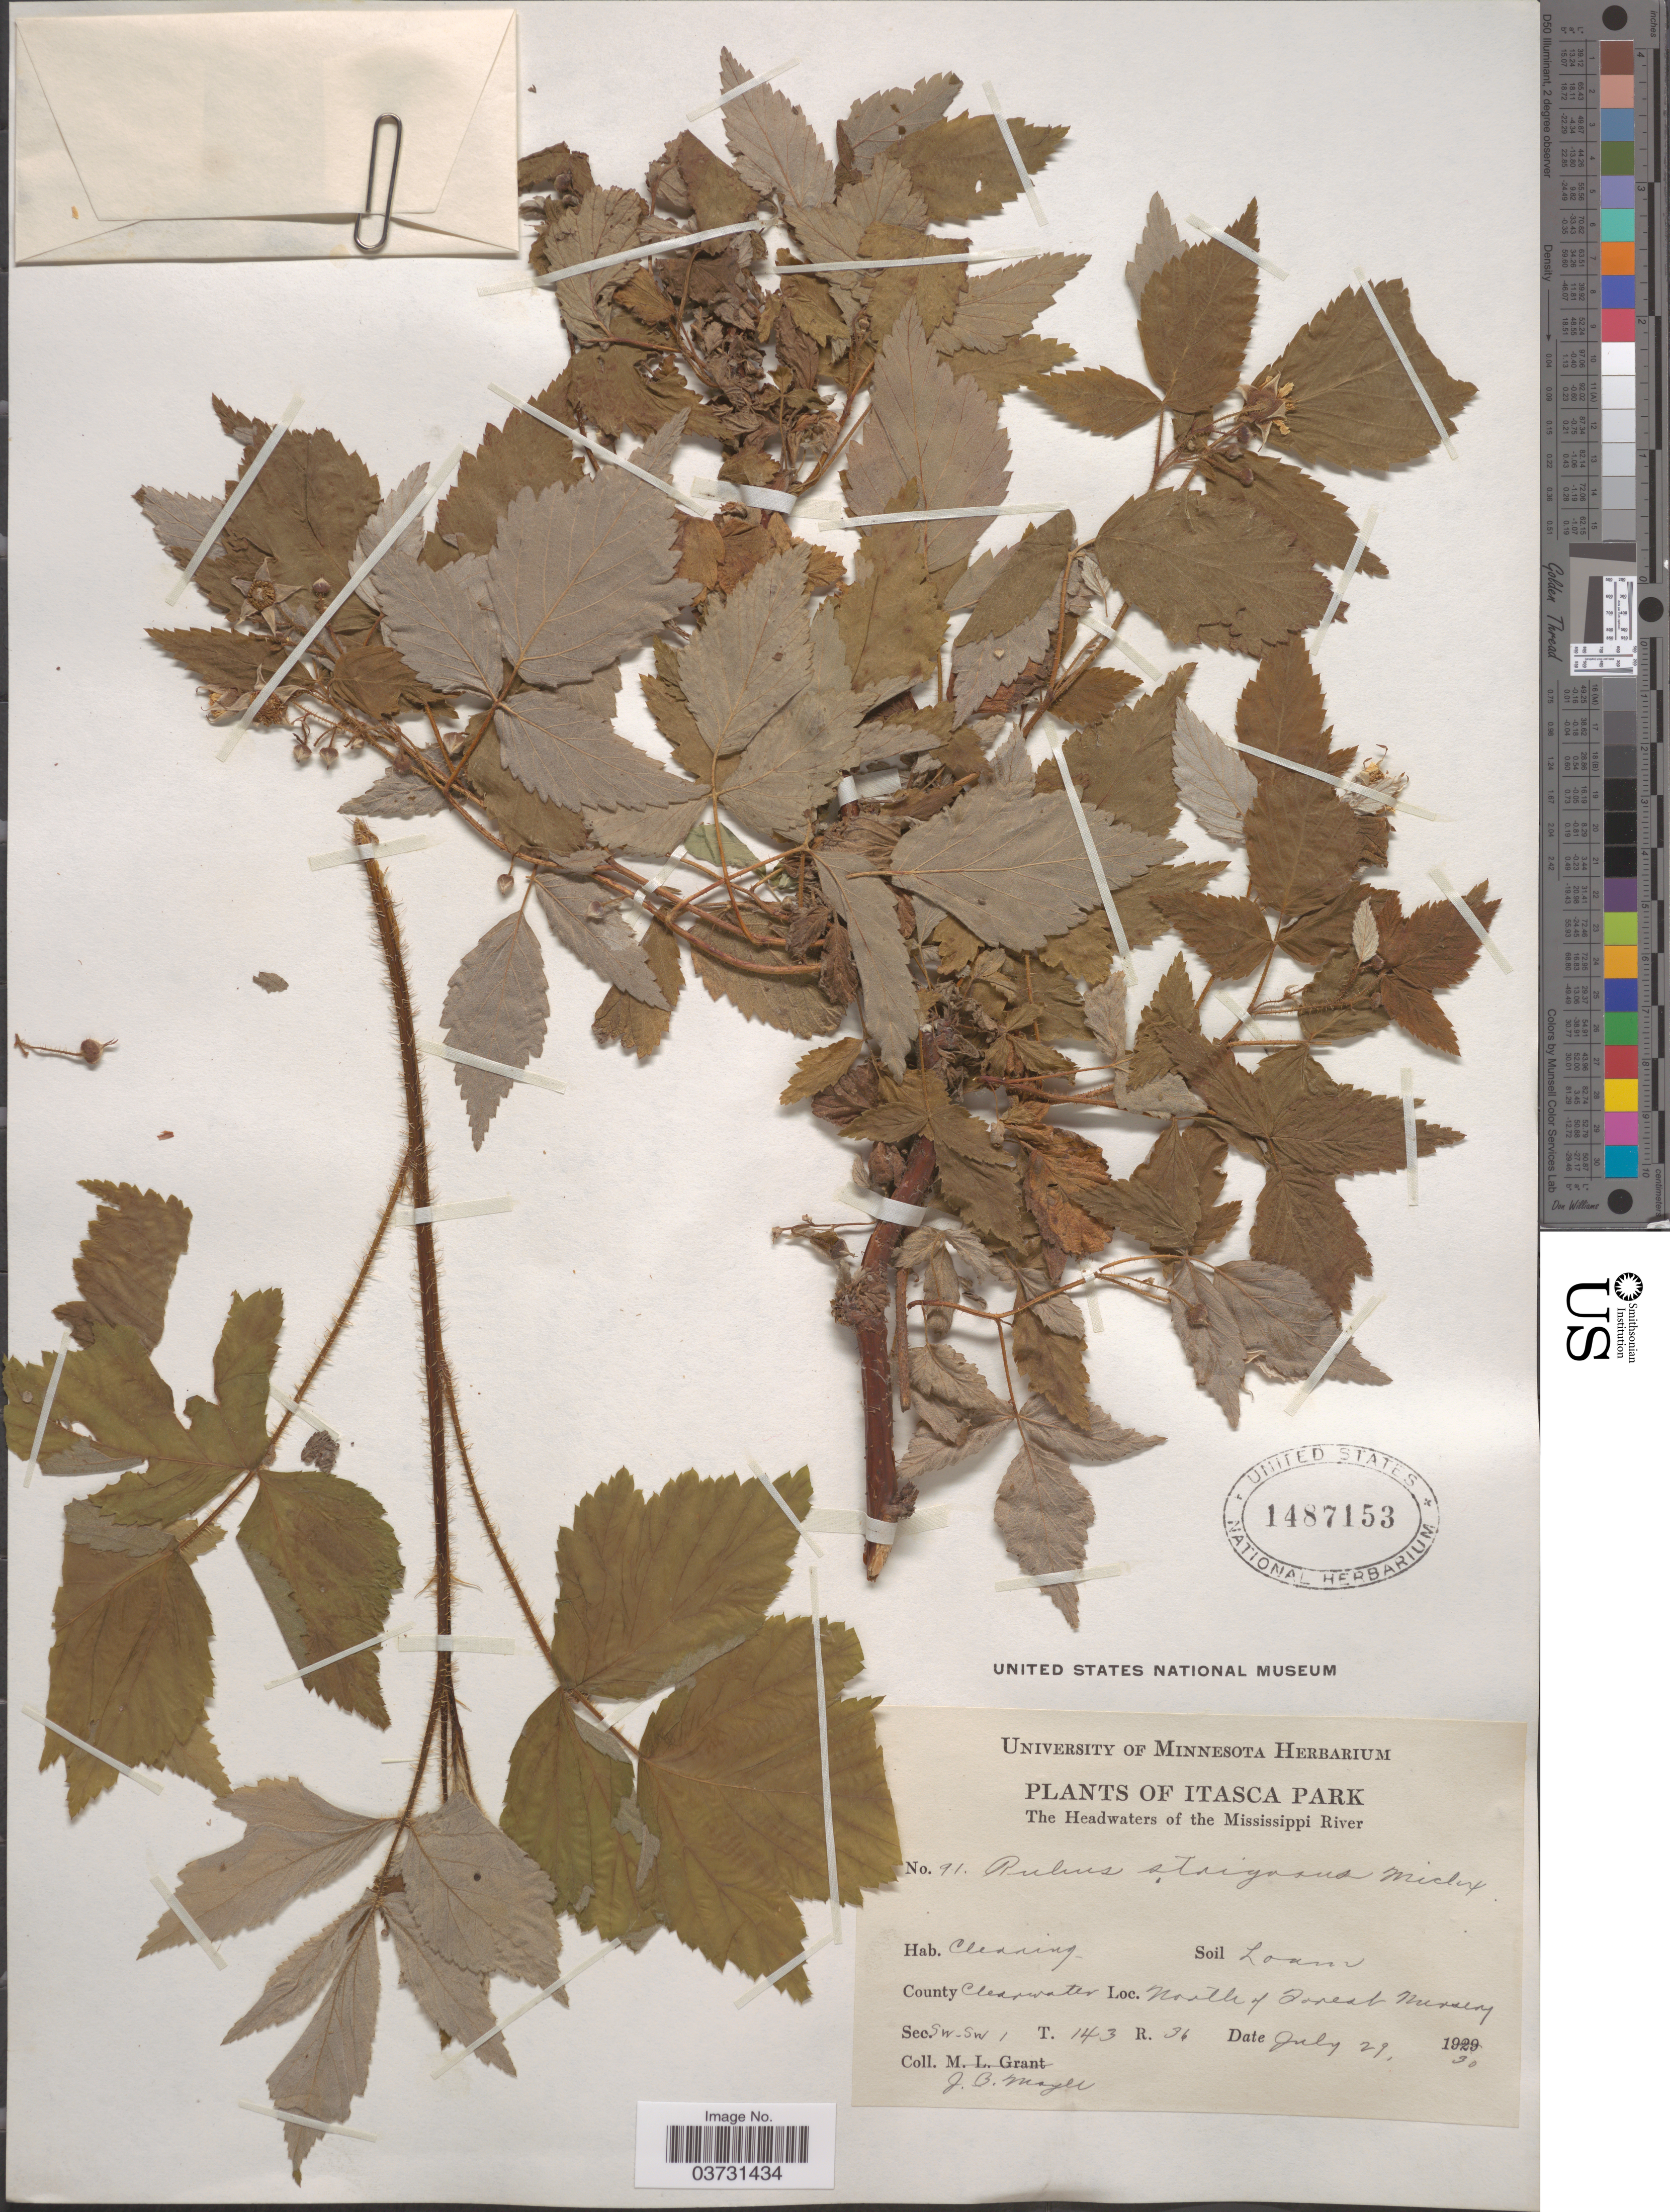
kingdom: Plantae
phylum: Tracheophyta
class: Magnoliopsida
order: Rosales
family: Rosaceae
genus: Rubus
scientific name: Rubus strigosus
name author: Michx.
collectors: J. Moyle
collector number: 91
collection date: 1930-07-29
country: United States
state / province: Minnesota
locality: Itasca Park, The Headwaters of the Mississippi River. County Clearwater, North of Forest Nursery. Sec. SW-SW 1 T. 143 R. 36.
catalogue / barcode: US 1487153